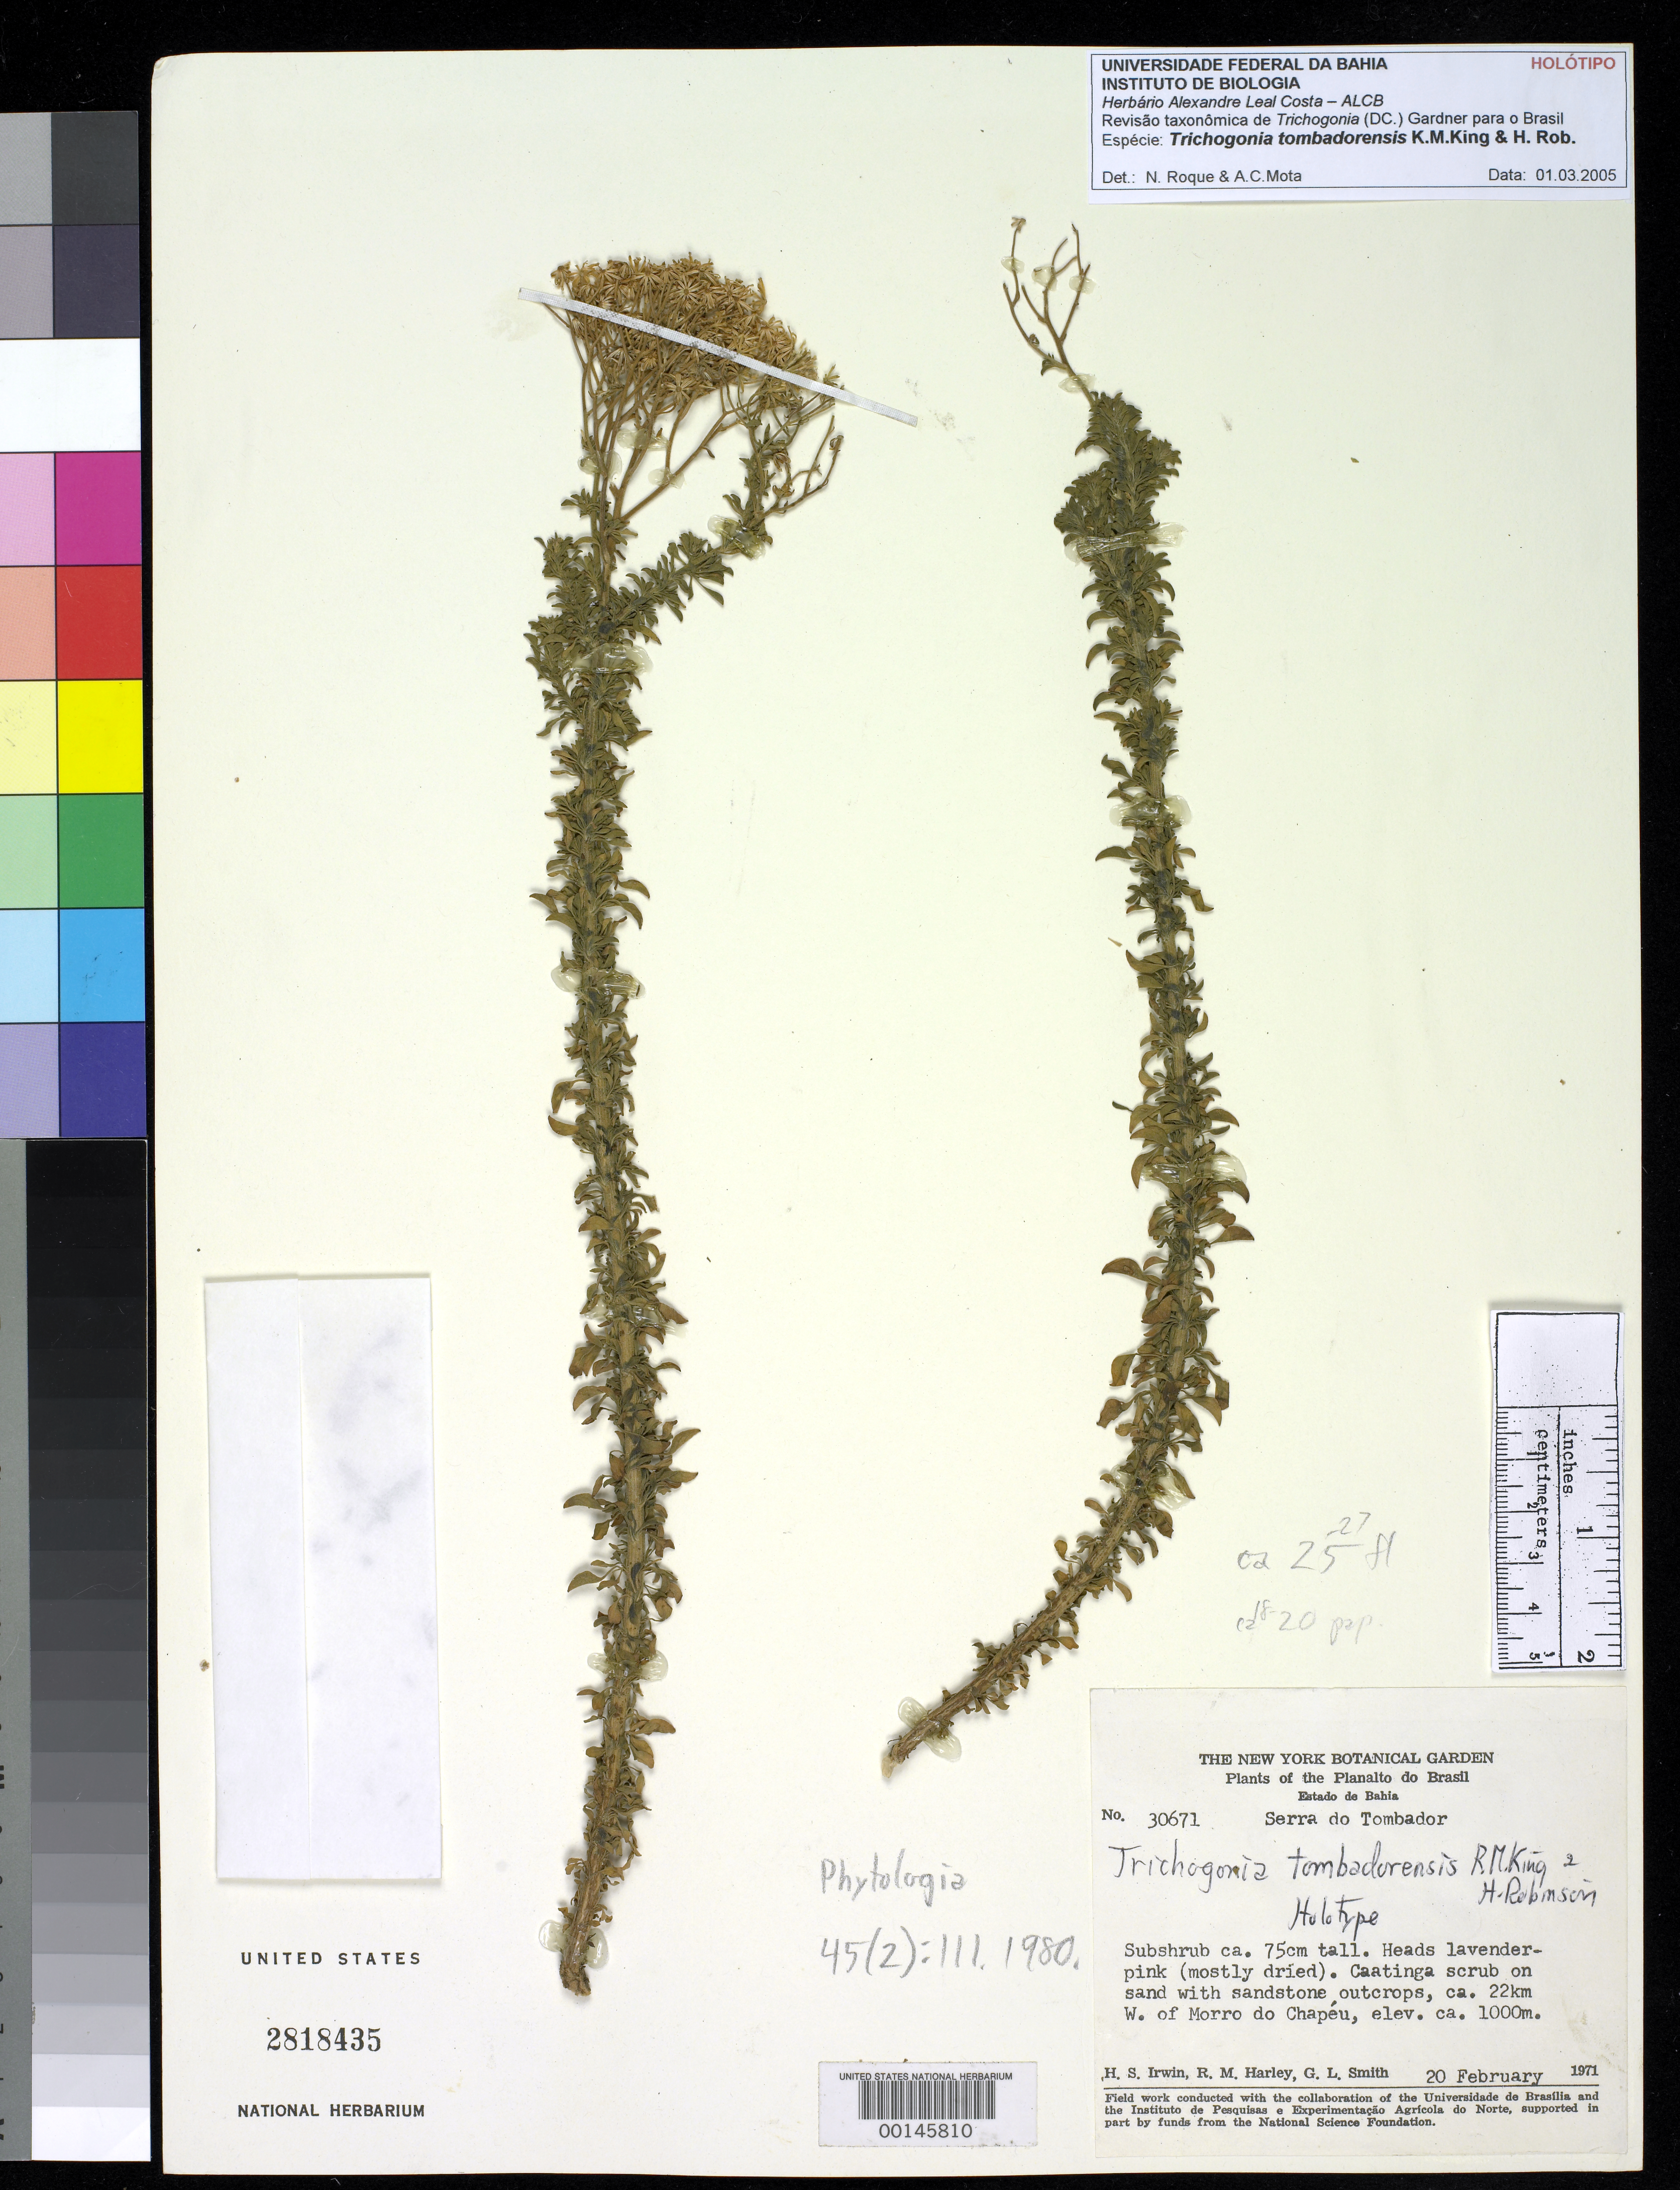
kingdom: Plantae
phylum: Tracheophyta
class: Magnoliopsida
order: Asterales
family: Asteraceae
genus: Trichogonia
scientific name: Trichogonia tombadorensis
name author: R.M. King & H. Rob.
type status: Holotype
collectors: H. Irwin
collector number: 30671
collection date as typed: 20 Feb 1971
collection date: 1971-02-20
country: Brazil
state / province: Bahia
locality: Serra do Tombador, W of Morro do Chapeu.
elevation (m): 1000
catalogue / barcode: US 2818435